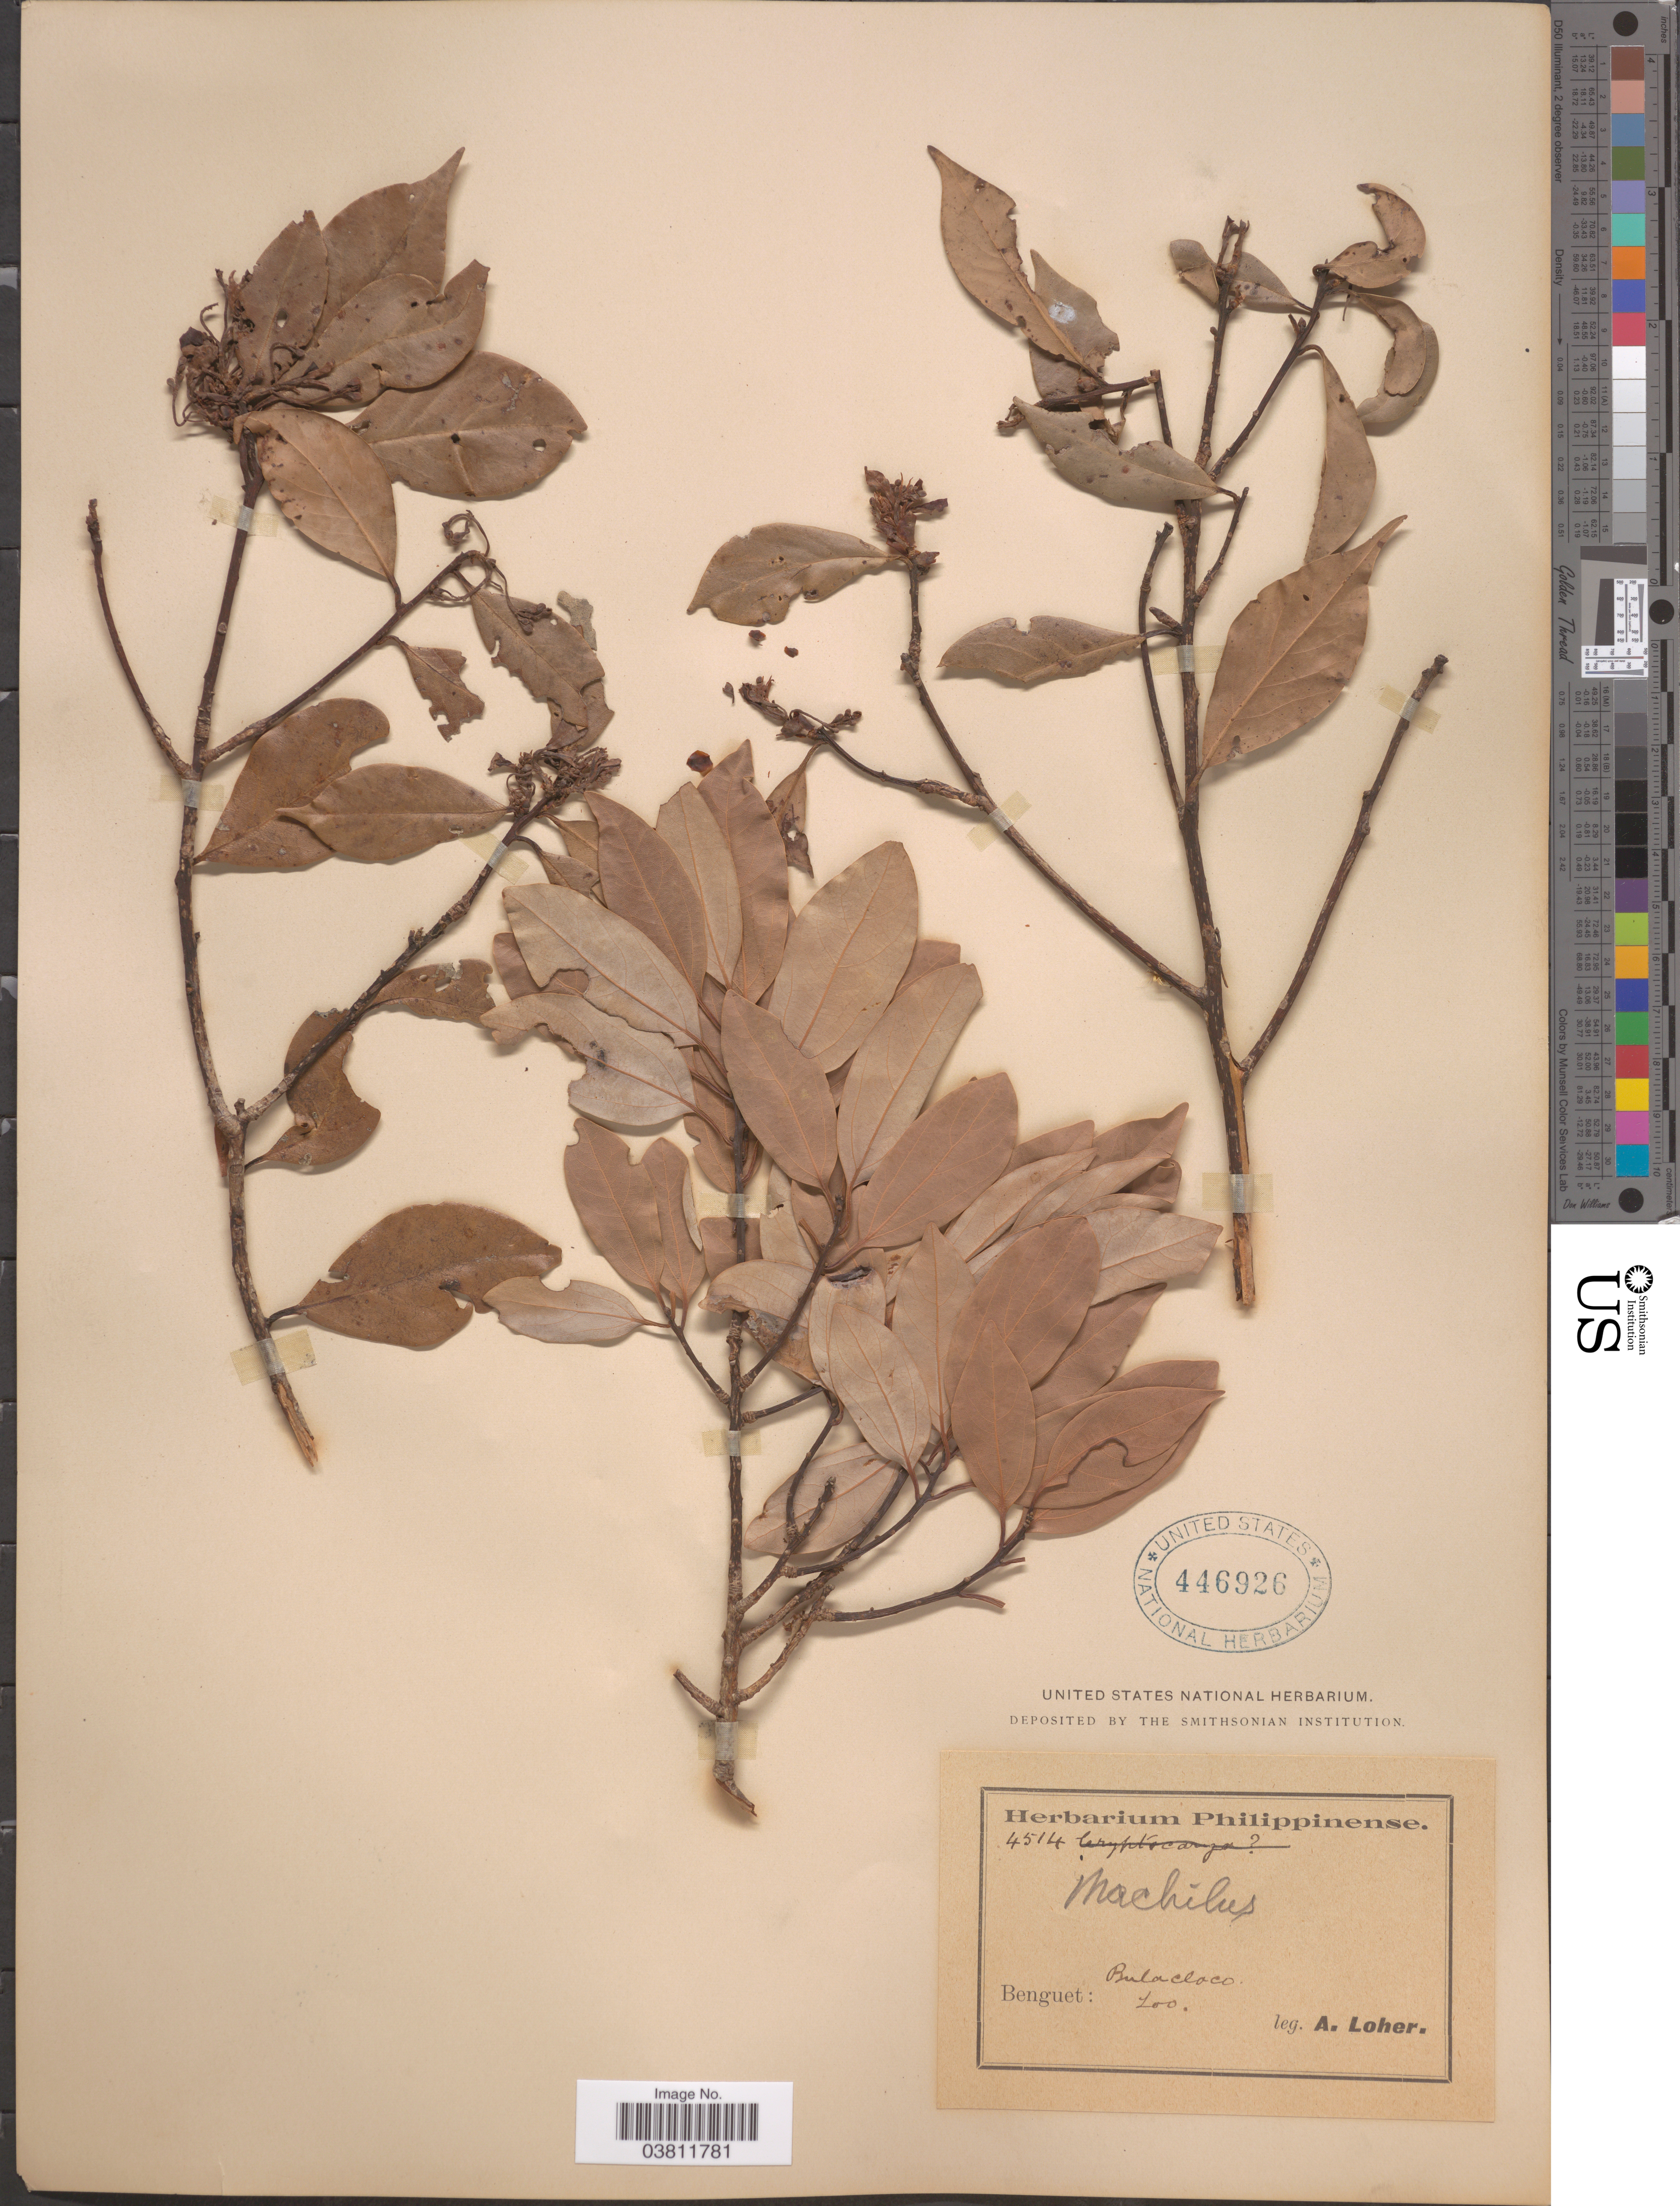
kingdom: Plantae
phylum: Tracheophyta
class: Magnoliopsida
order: Laurales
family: Lauraceae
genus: Machilus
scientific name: Machilus sp.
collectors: A. Loher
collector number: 4514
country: Philippines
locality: Benguet: Bulaclaco, Loo.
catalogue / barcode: US 446926